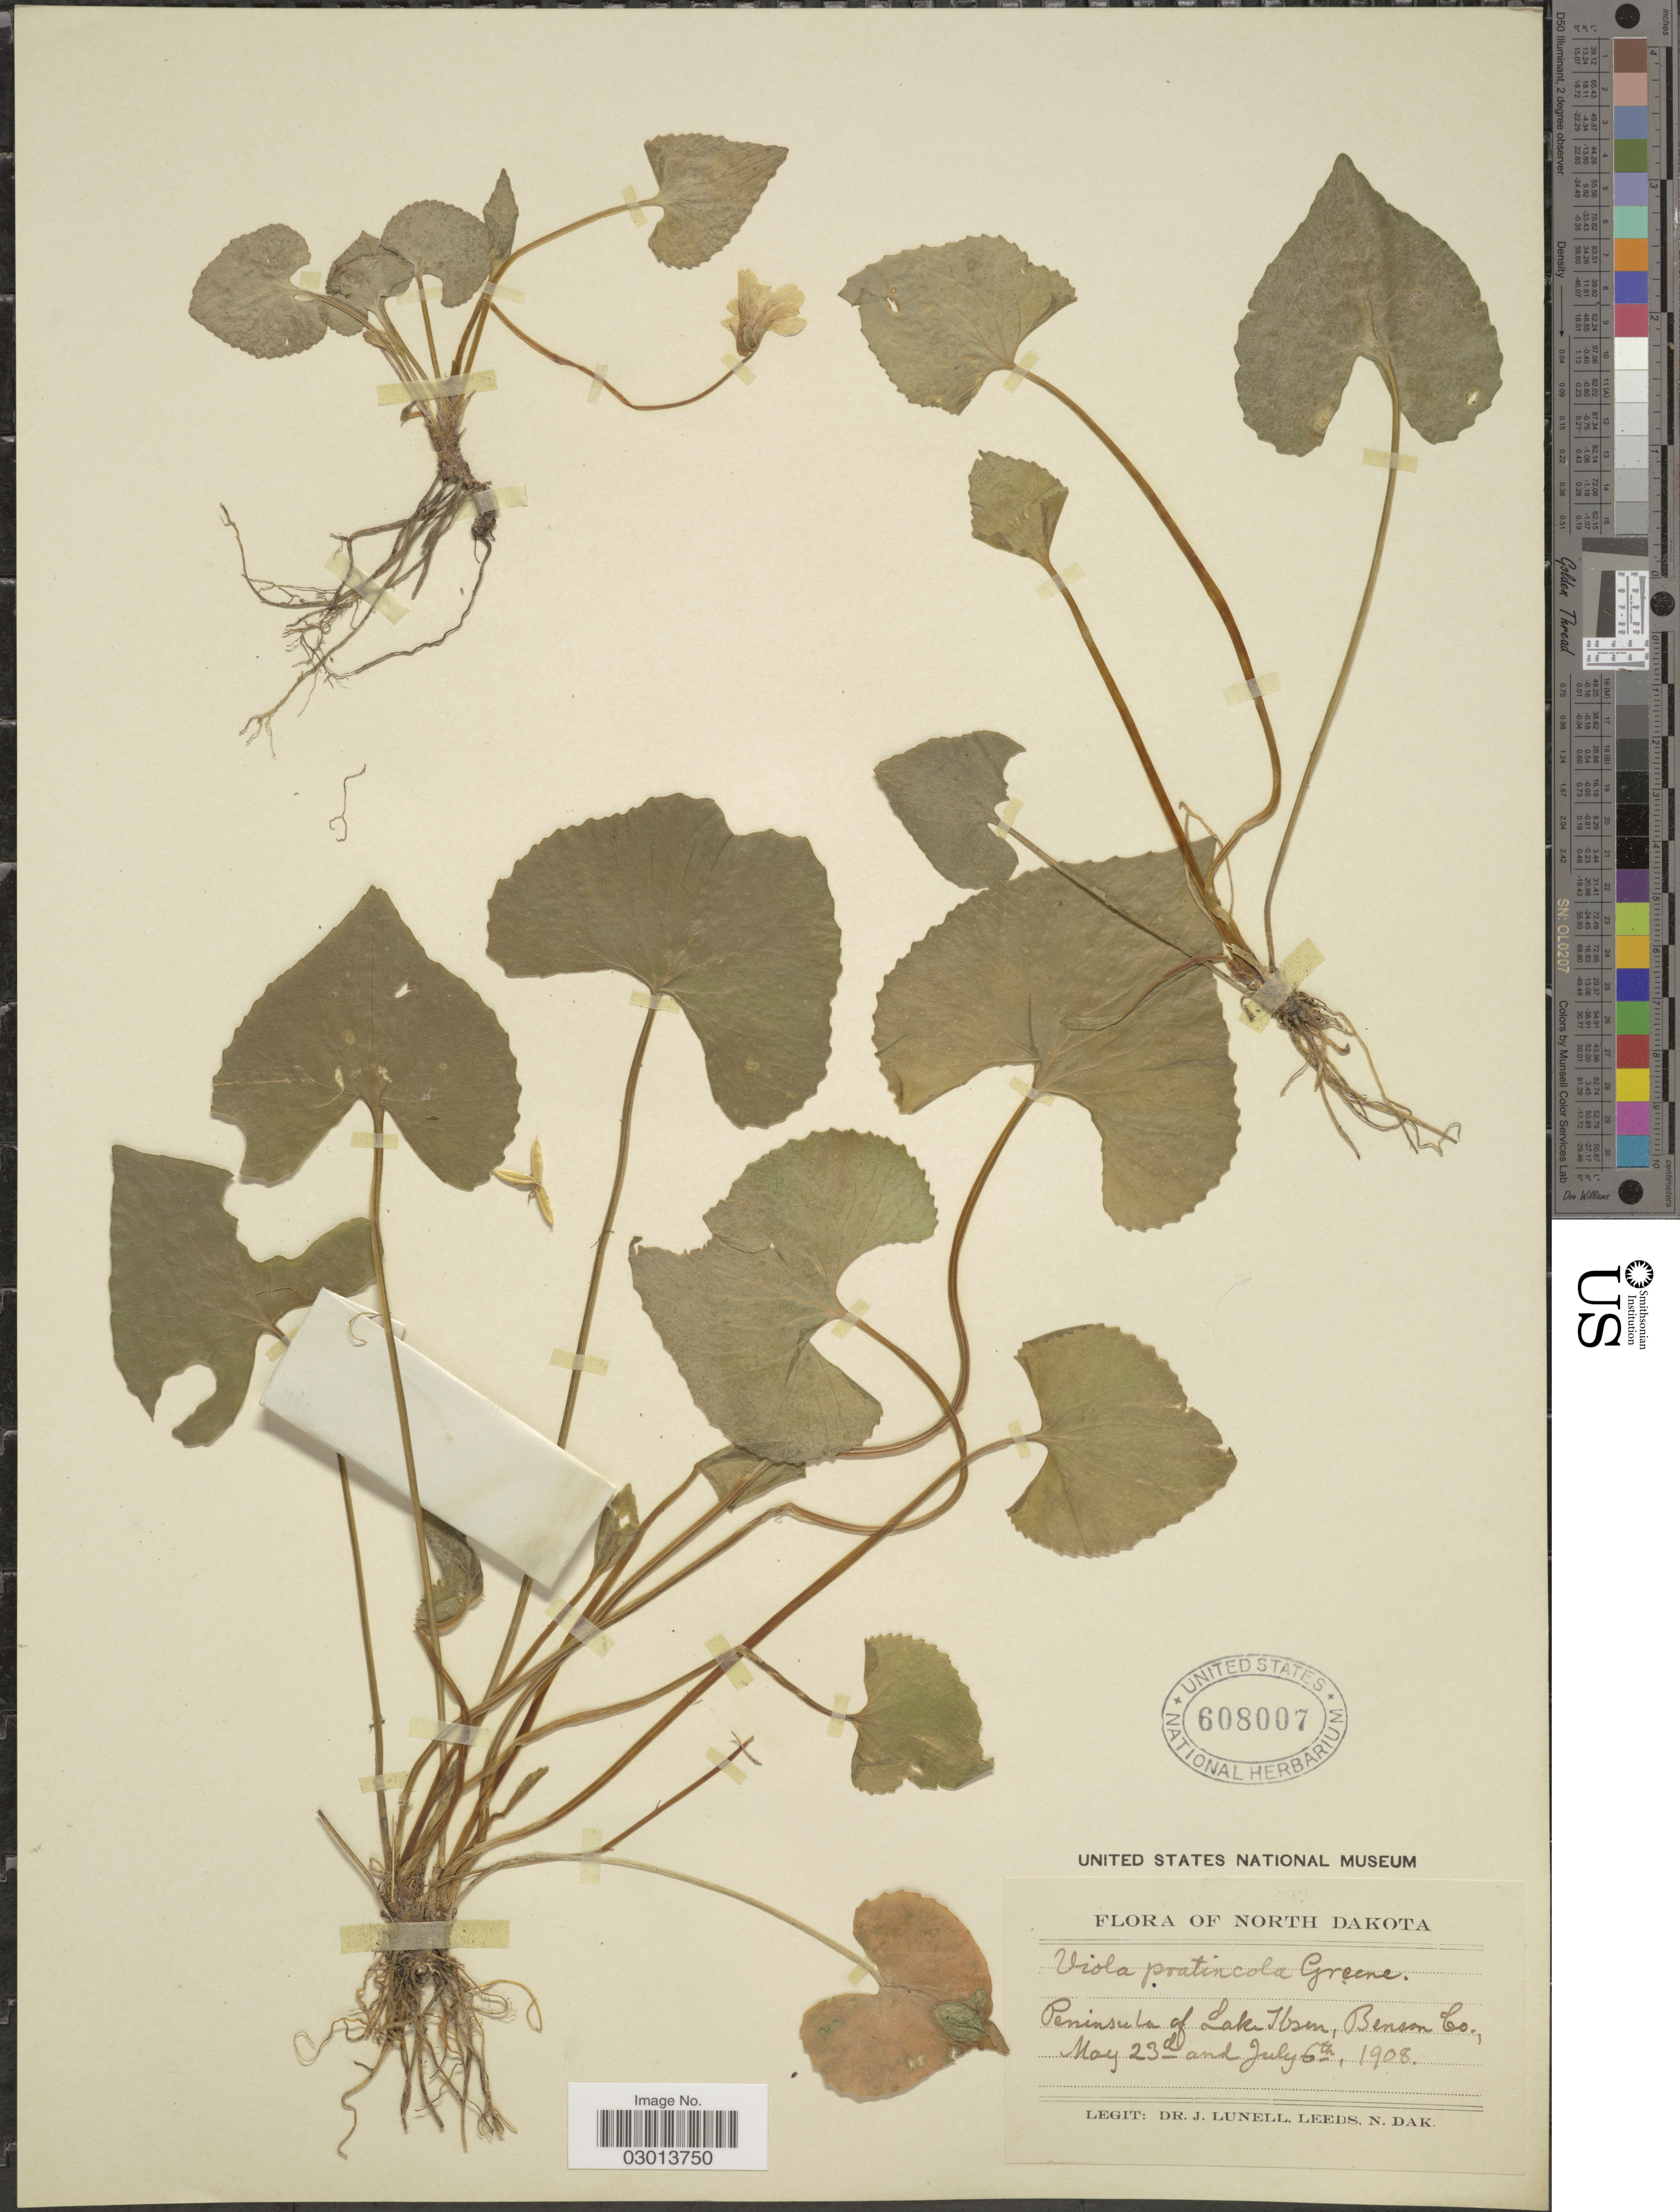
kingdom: Plantae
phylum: Tracheophyta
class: Magnoliopsida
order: Malpighiales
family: Violaceae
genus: Viola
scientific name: Viola pratincola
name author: Greene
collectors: J. Lunell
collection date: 1908-05-23/1908-07-06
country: United States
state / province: North Dakota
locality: Peninsula of Lake Ibsen, Benson Co.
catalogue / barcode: US 608007